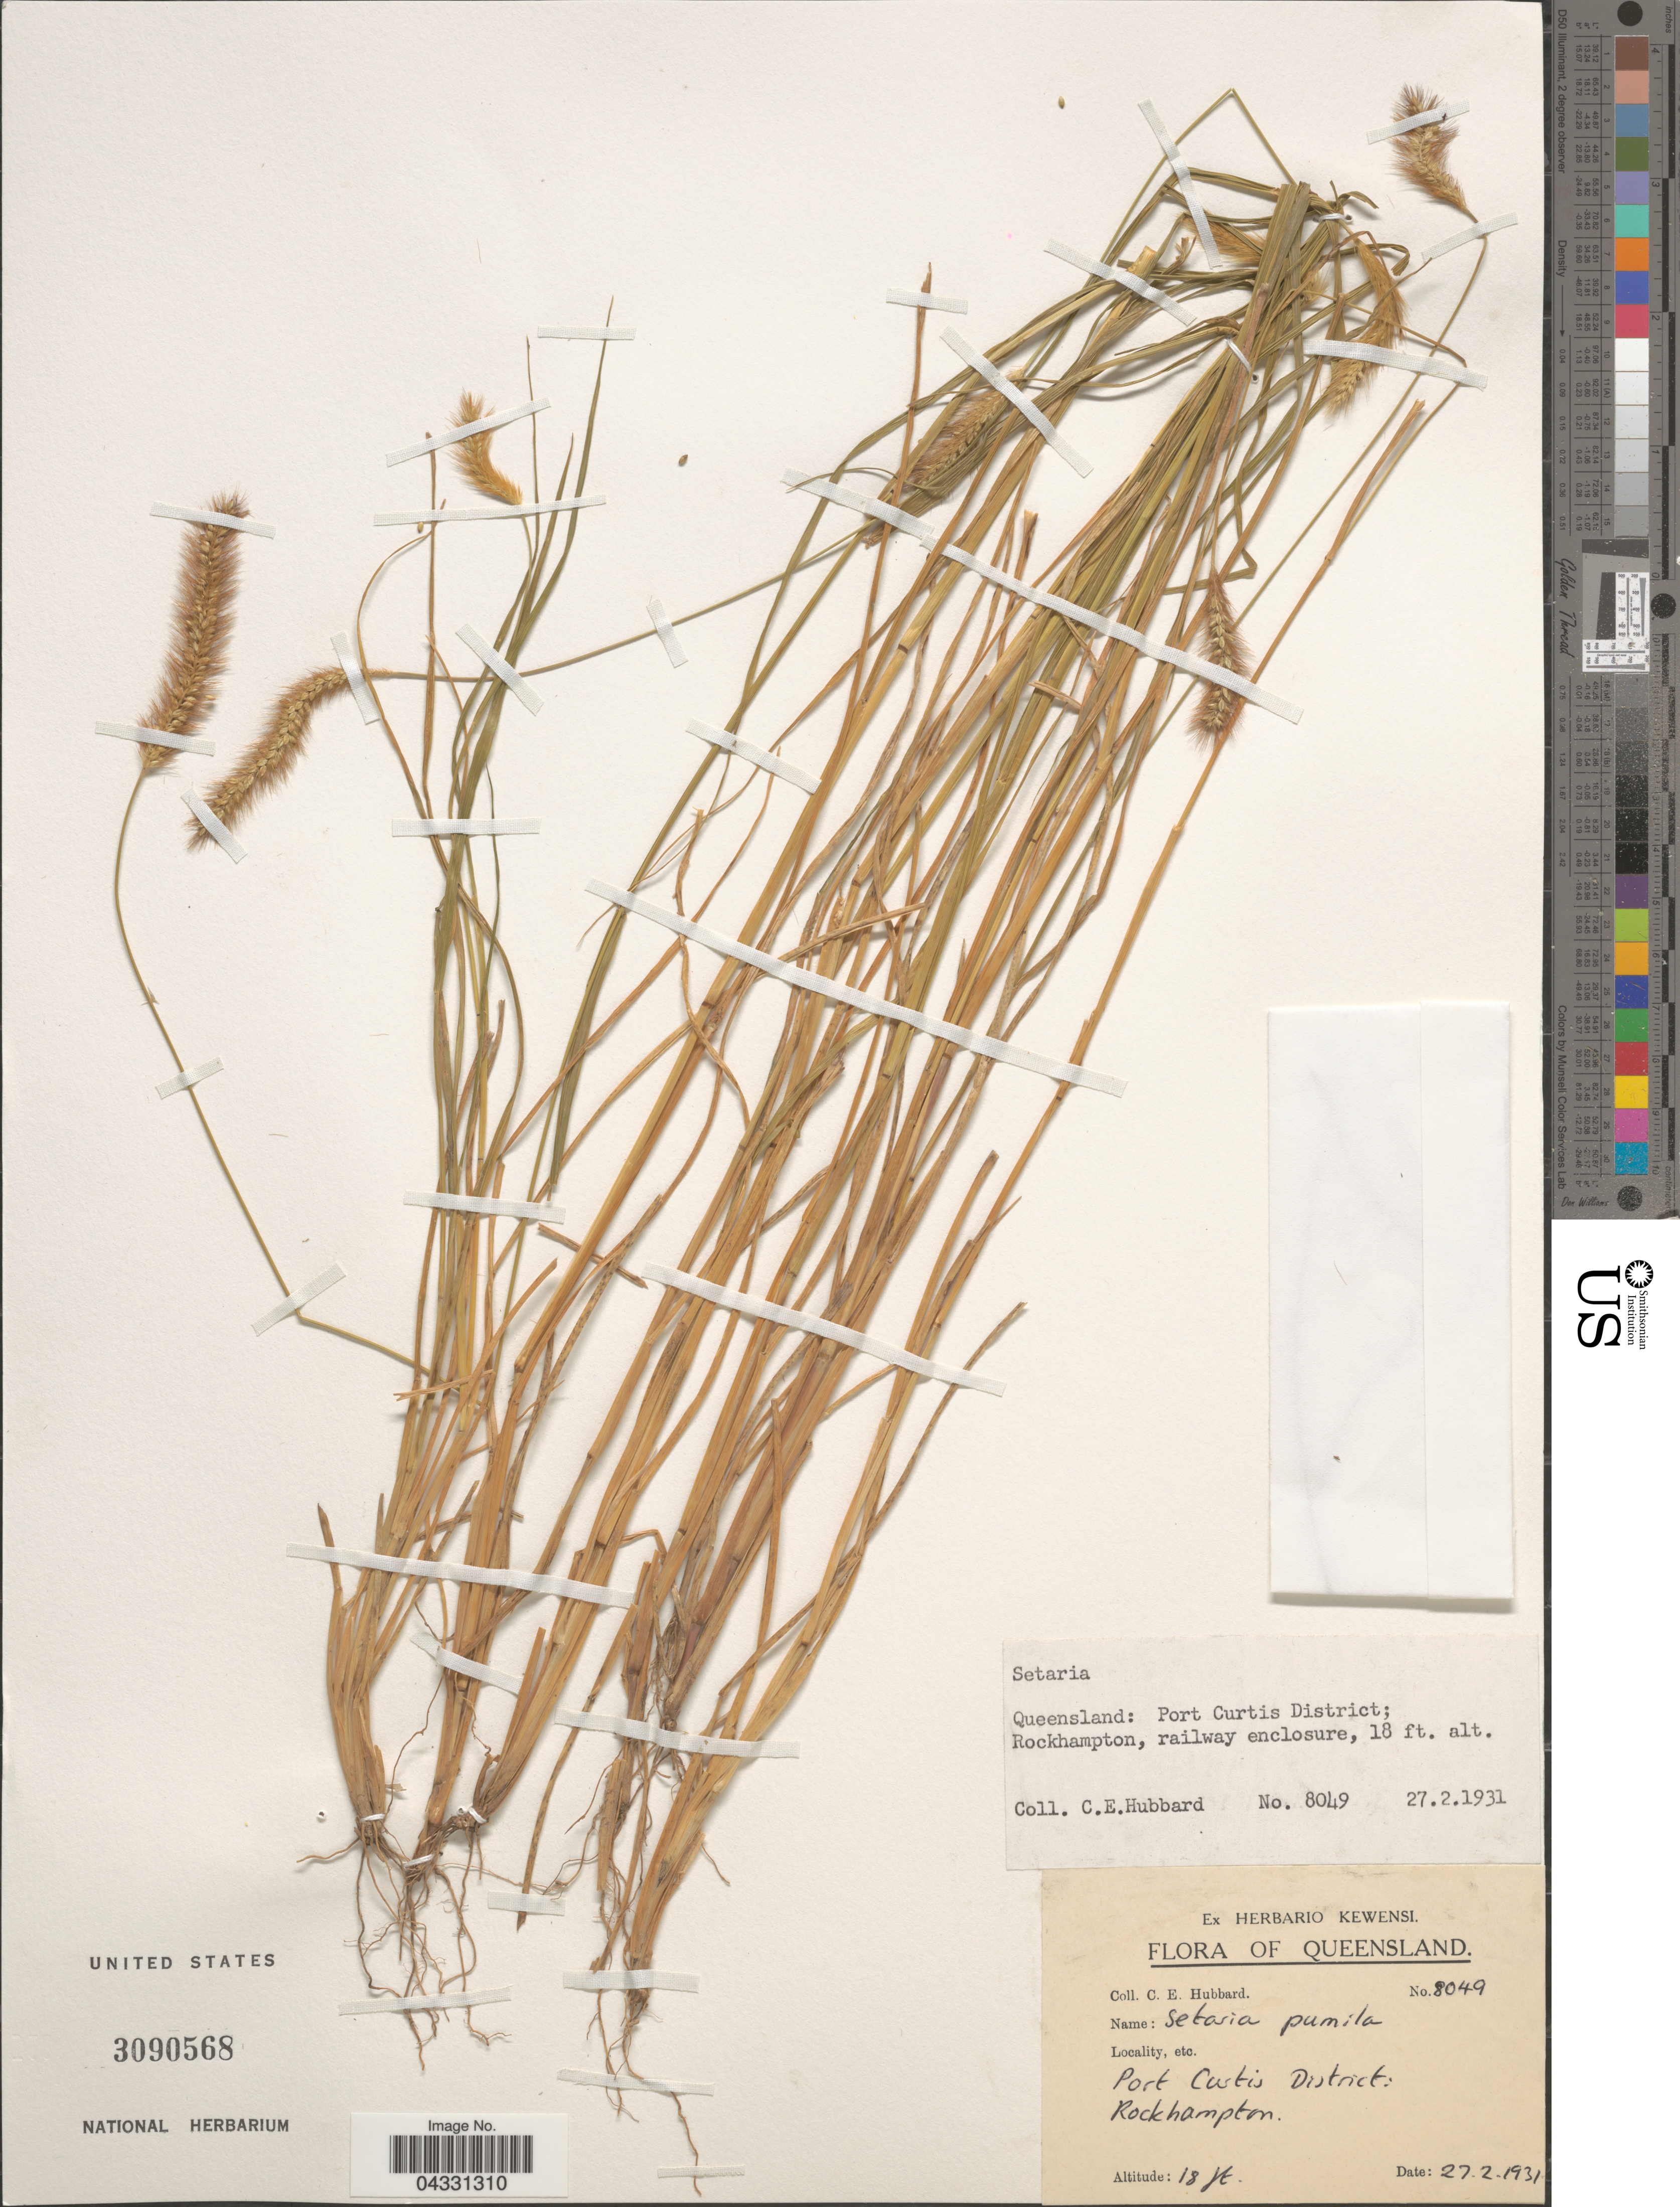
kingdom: Plantae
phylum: Tracheophyta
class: Liliopsida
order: Poales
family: Poaceae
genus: Setaria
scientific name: Setaria sp.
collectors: C. E. Hubbard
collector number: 8049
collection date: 1931-02-27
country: Australia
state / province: Queensland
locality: Port Curtis District: Rockhampton, railway enclosure.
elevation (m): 5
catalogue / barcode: US 3090568